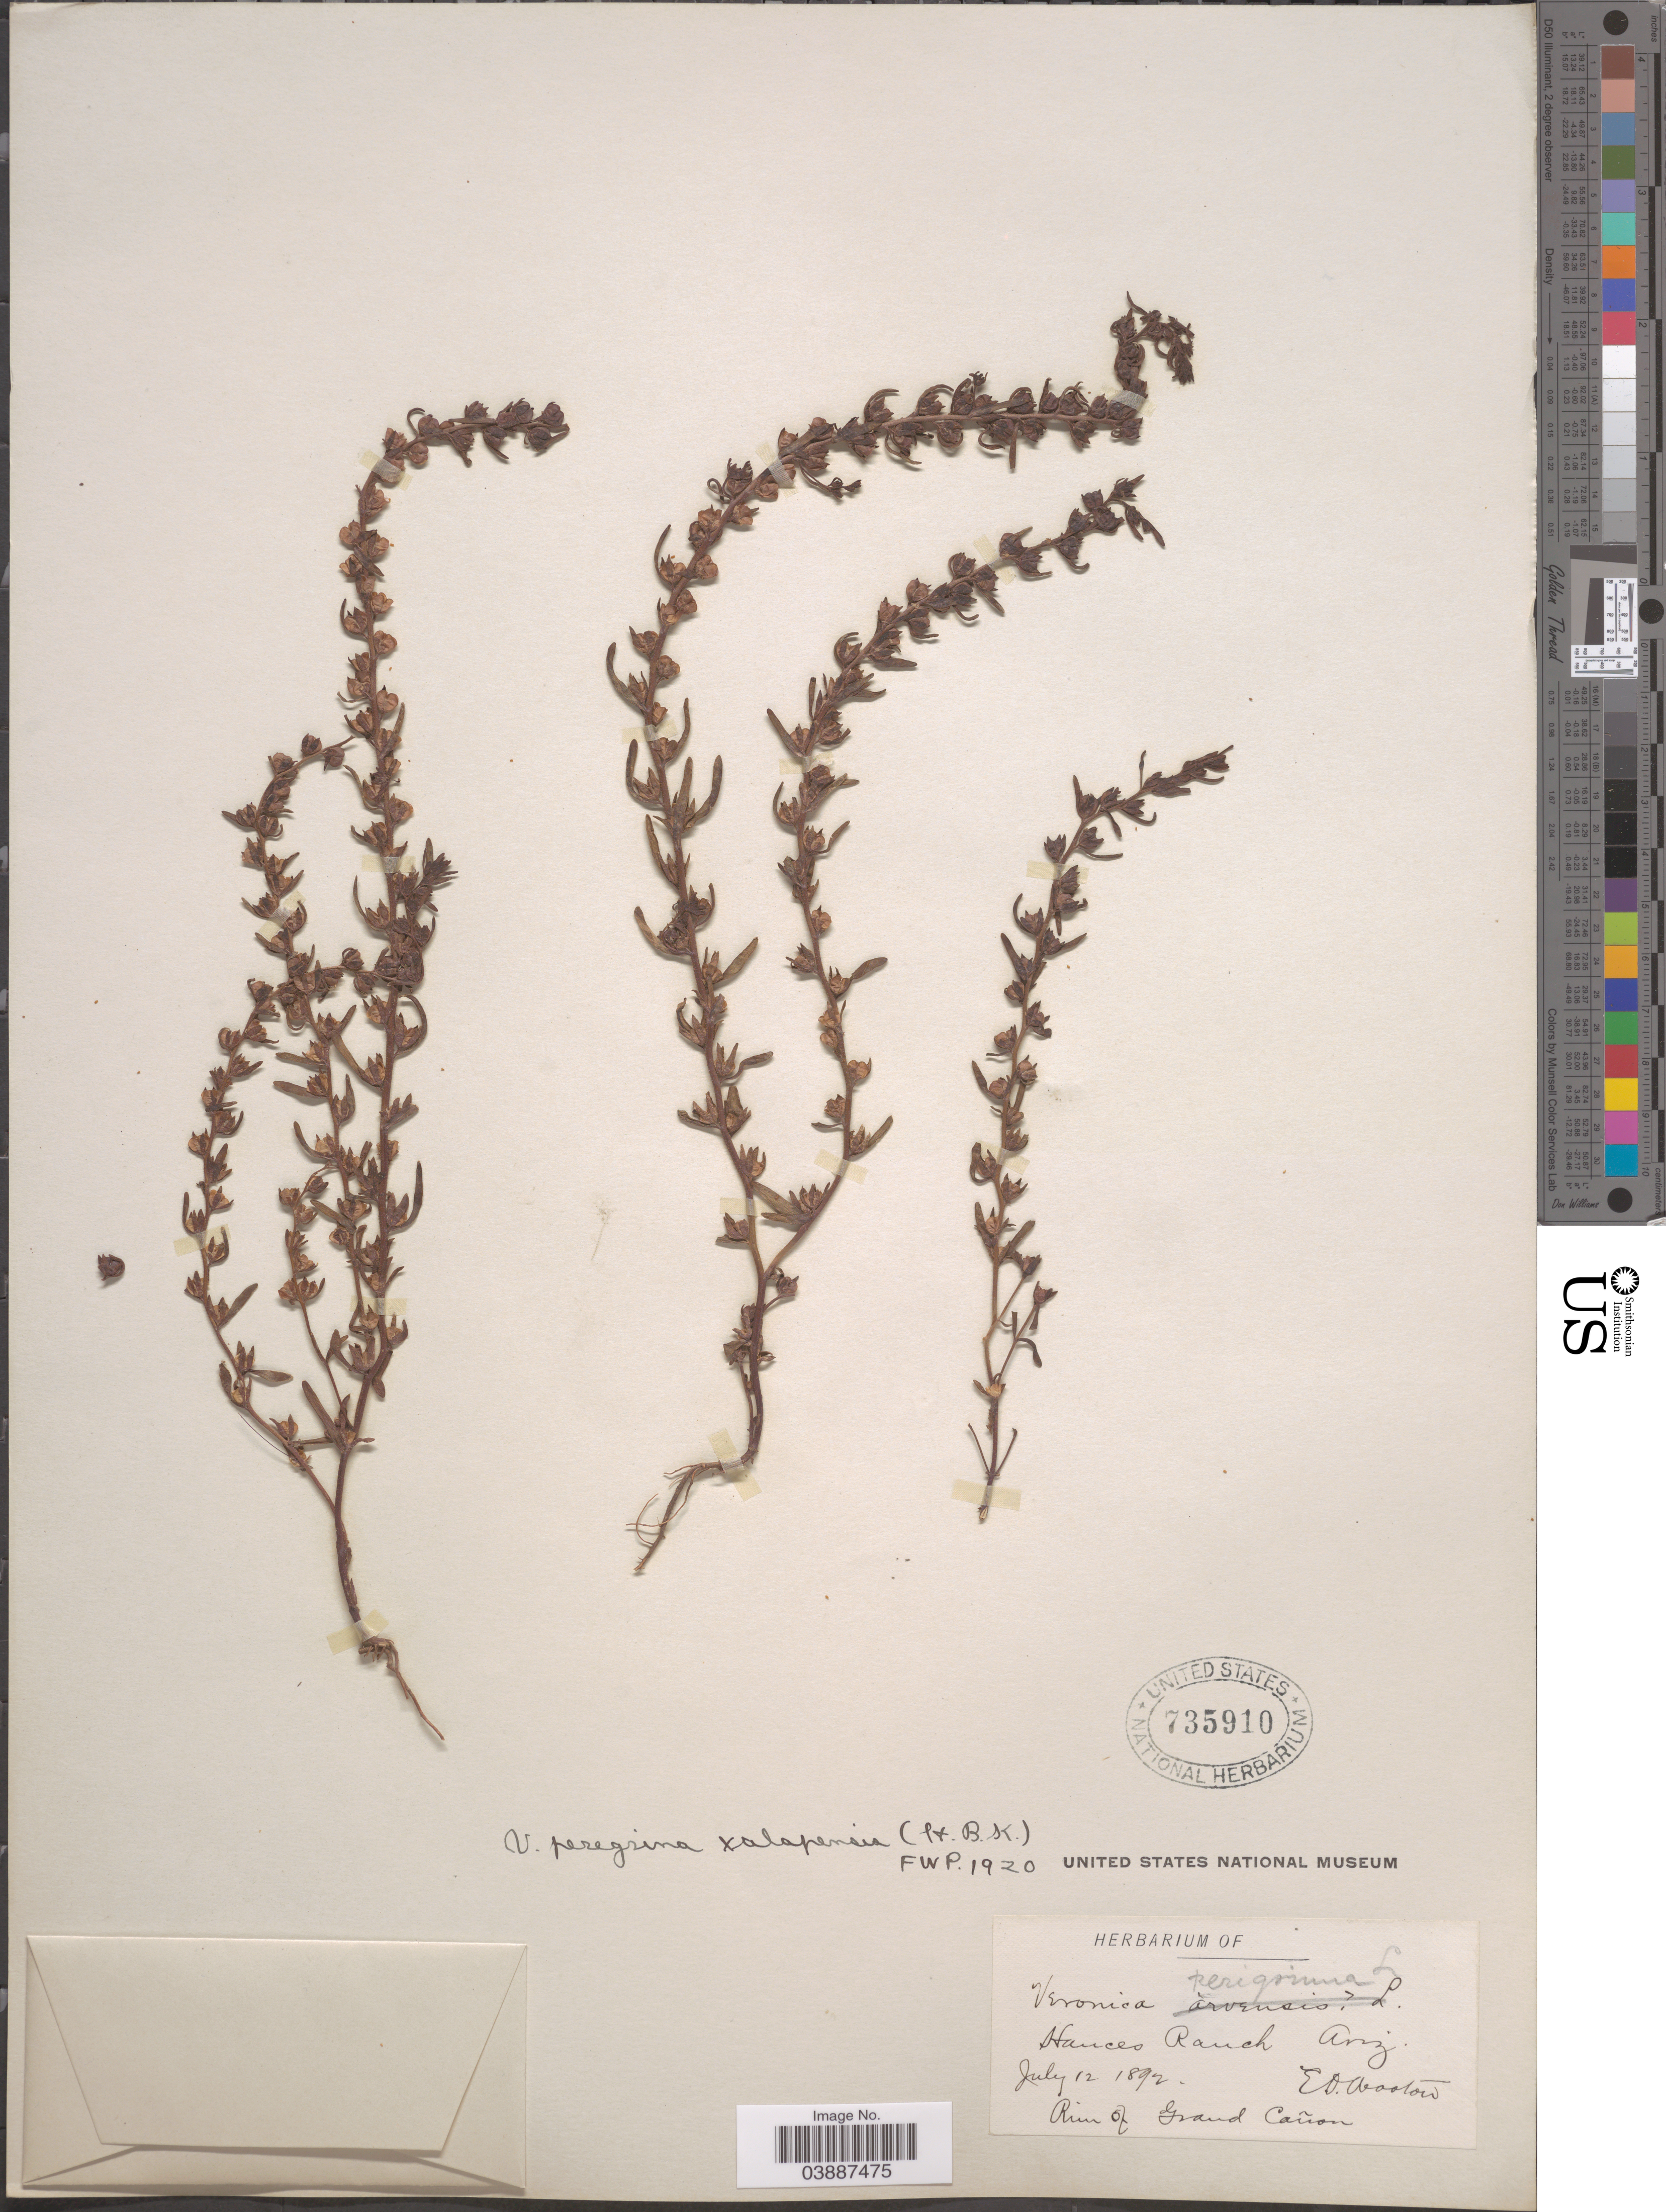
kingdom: Plantae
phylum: Tracheophyta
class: Magnoliopsida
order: Lamiales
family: Plantaginaceae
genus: Veronica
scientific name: Veronica xalapensis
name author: Kunth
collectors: E. O. Wooton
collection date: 1892-07-12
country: United States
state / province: Arizona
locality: Hances Ranch. Ruin of Grand Cañon.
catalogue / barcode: US 735910